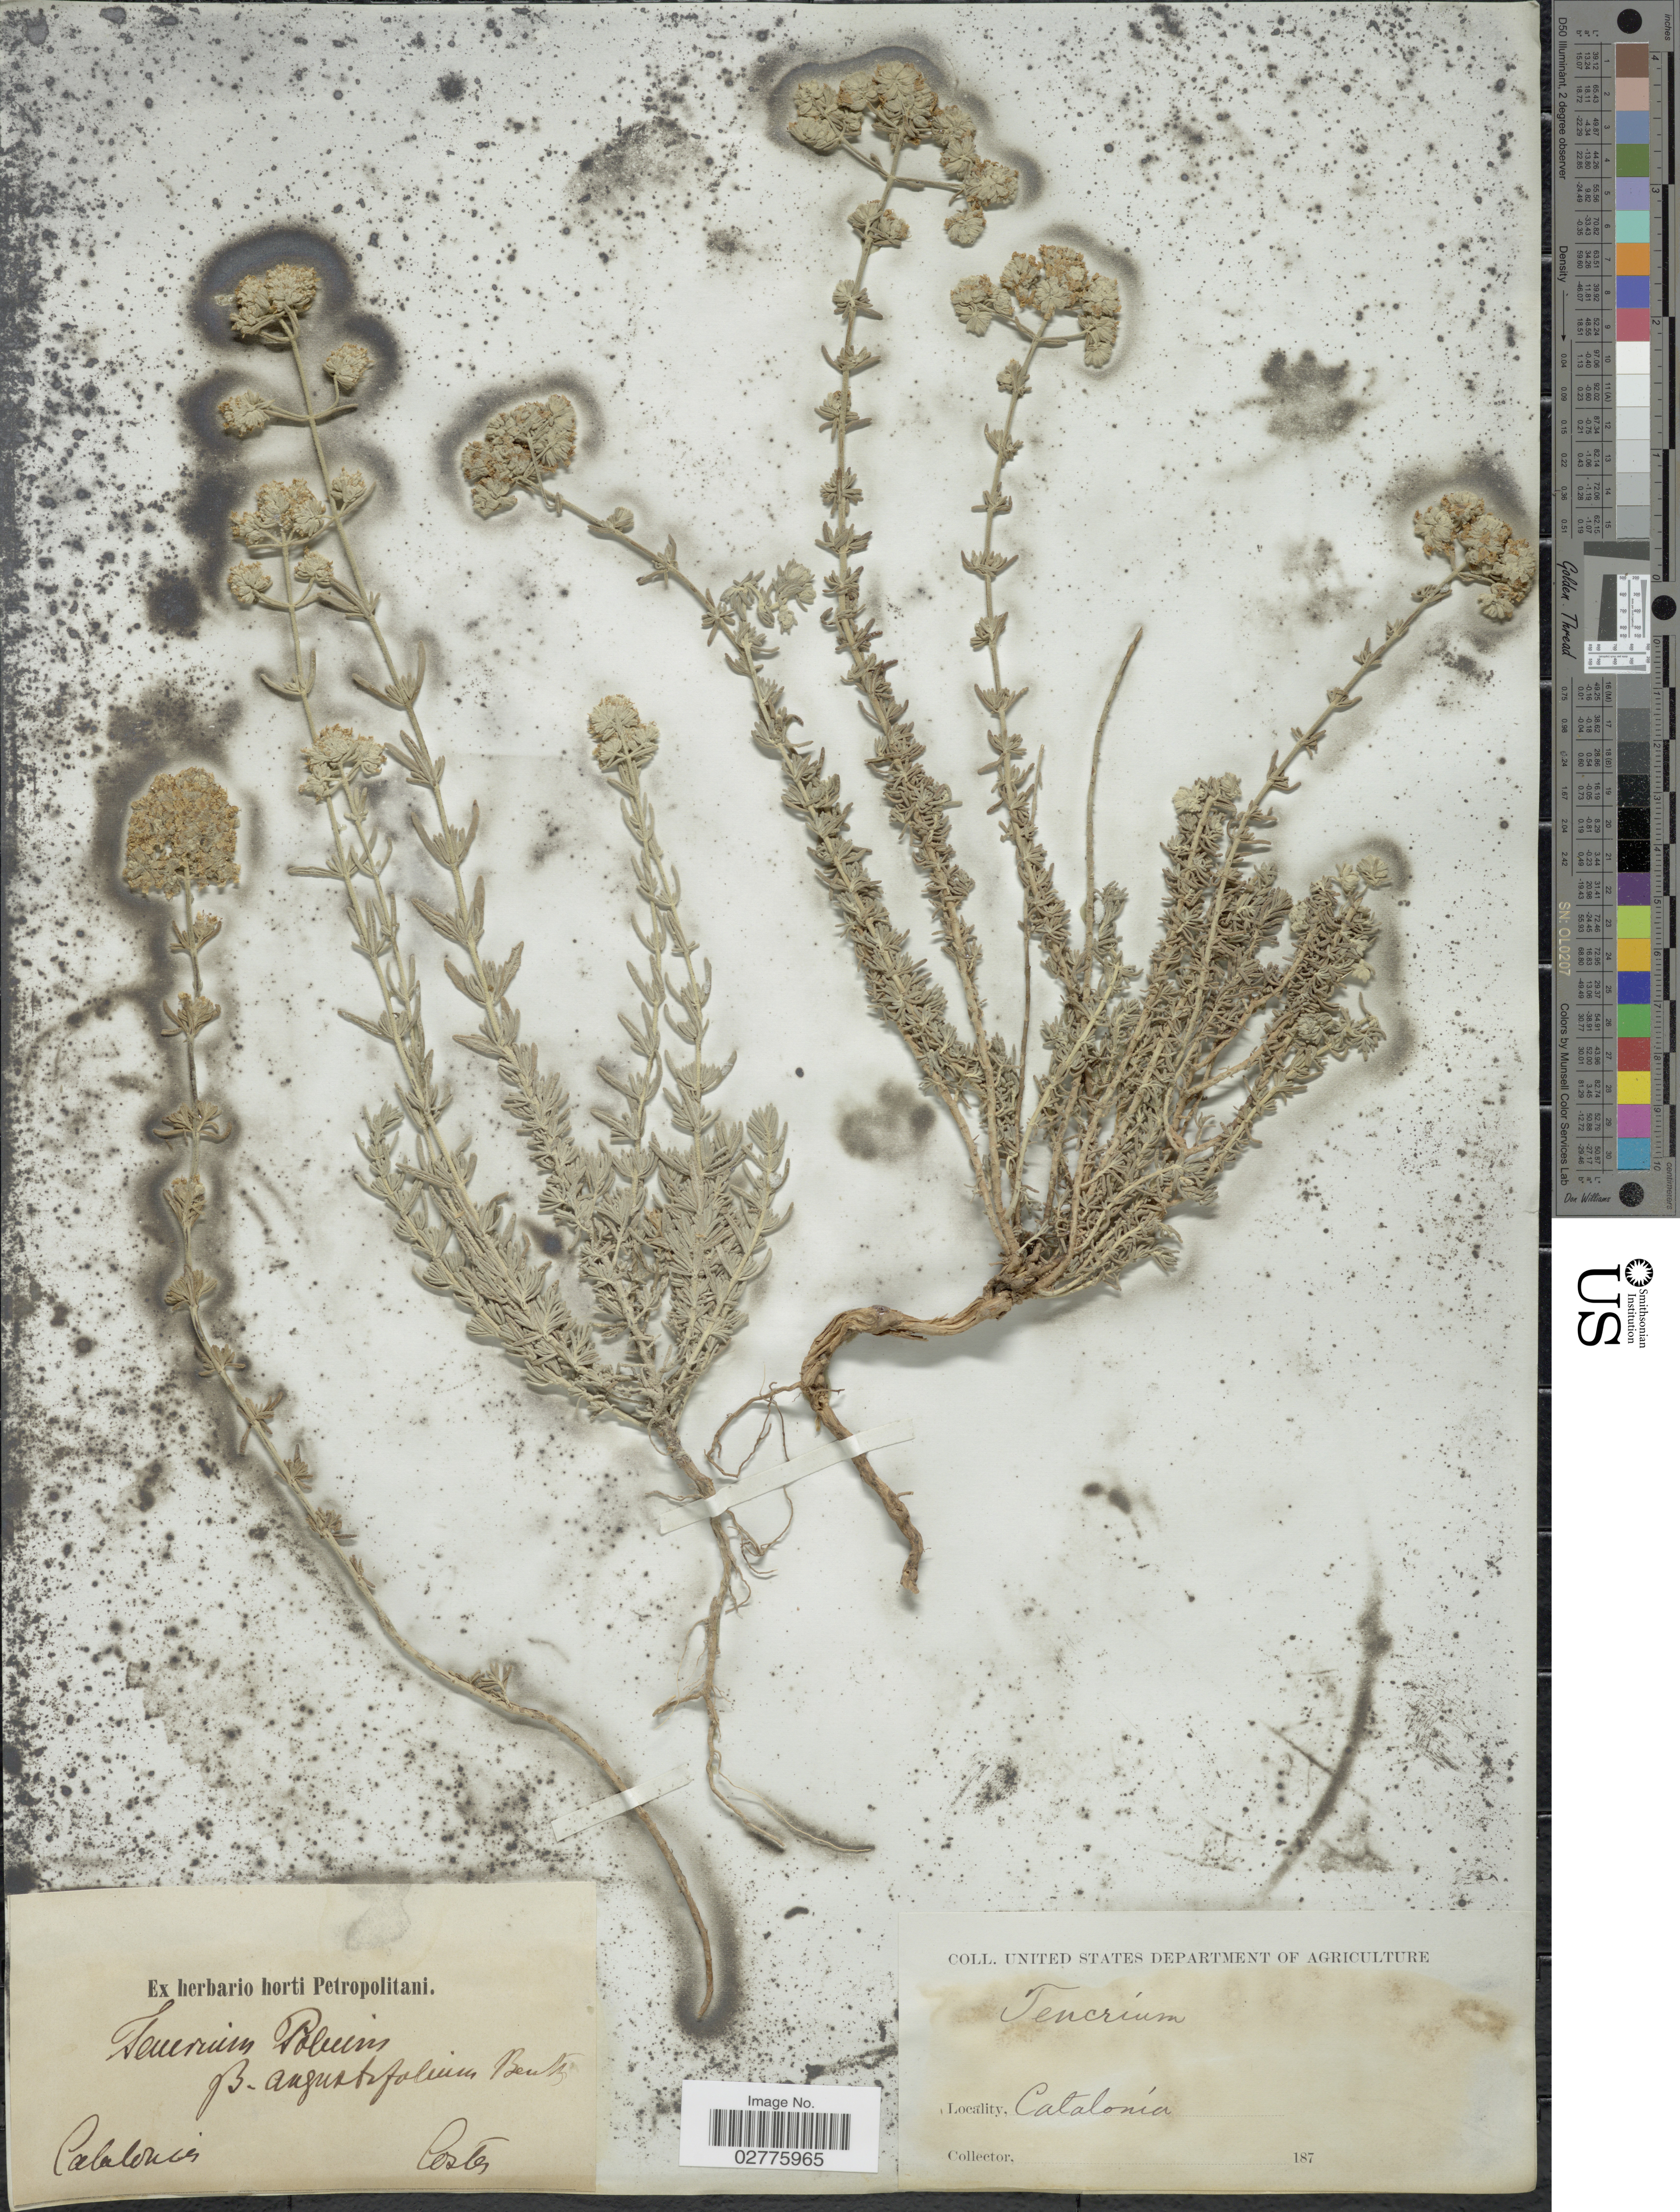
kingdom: Plantae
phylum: Tracheophyta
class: Magnoliopsida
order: Lamiales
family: Lamiaceae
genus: Teucrium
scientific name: Teucrium sp.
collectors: -. Costes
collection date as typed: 187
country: Spain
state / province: Catalunya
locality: Catalonia